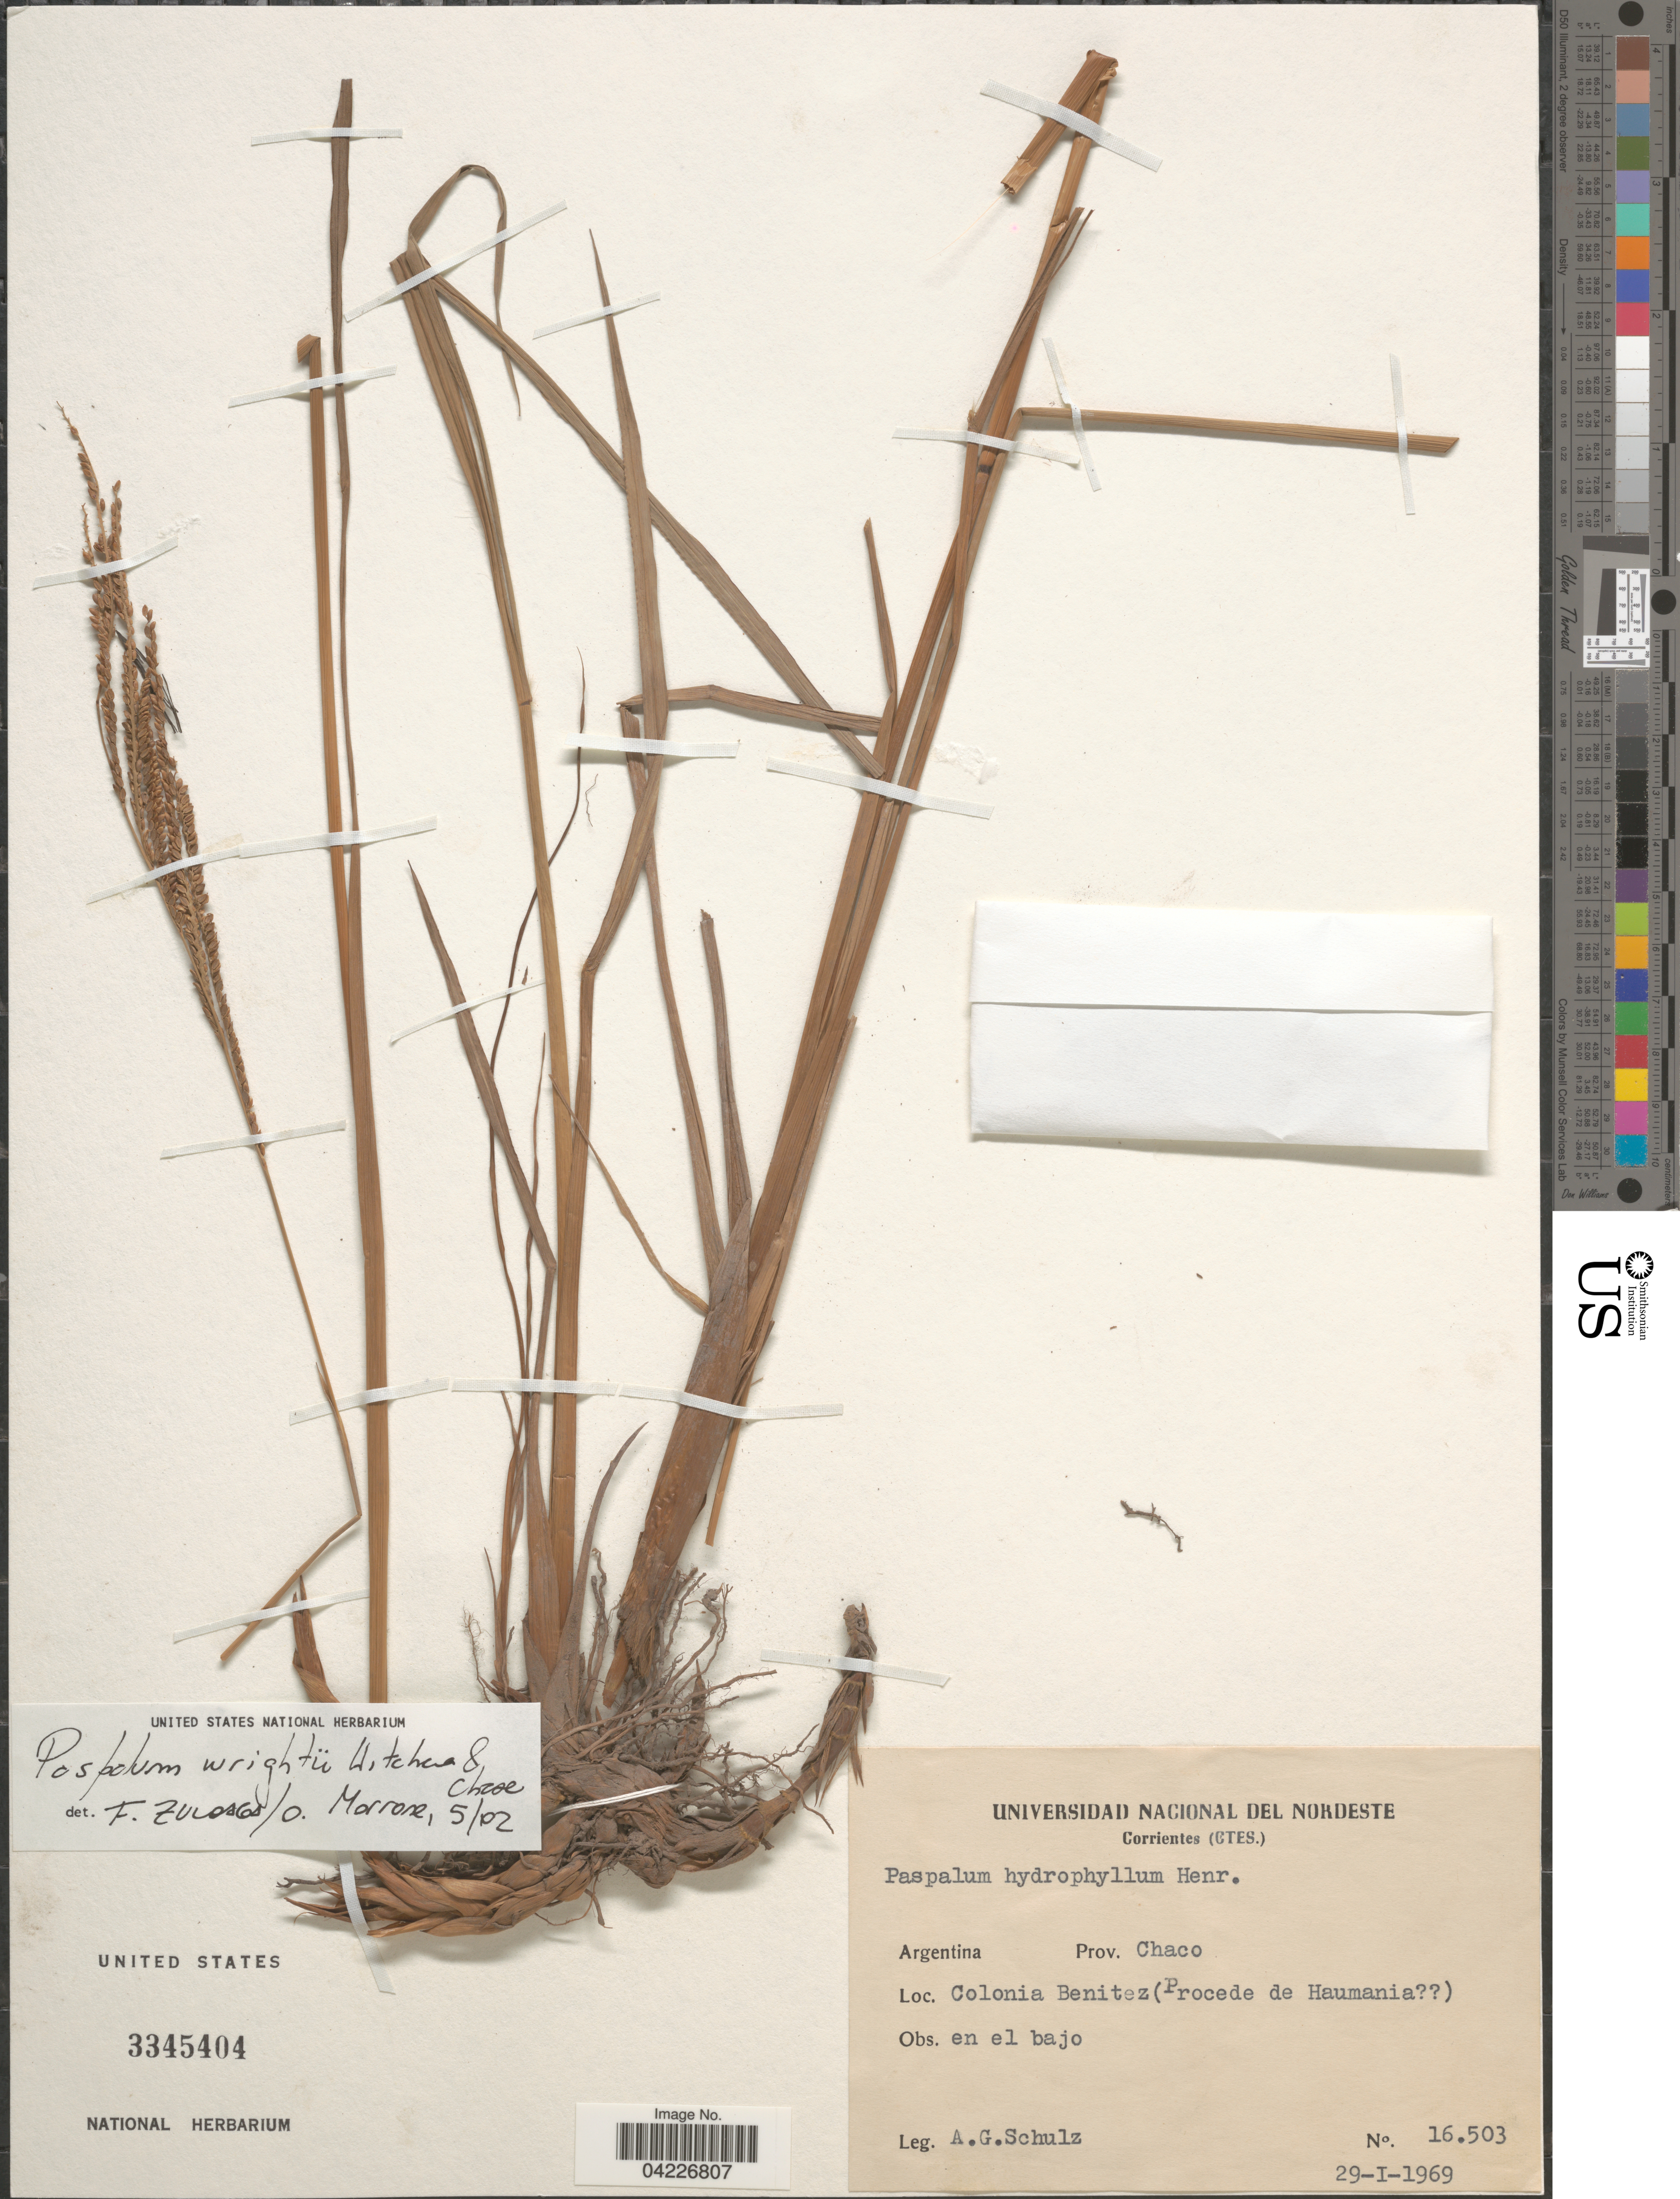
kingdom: Plantae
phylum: Tracheophyta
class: Liliopsida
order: Poales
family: Poaceae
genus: Paspalum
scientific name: Paspalum wrightii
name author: Hitchc. & Chase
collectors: A. G. Schulz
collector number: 16503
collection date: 1969-01-29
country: Argentina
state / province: Chaco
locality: Colonia Benitez (Procede de Haumania [unsure placement] [unsure placement]).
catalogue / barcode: US 3345404